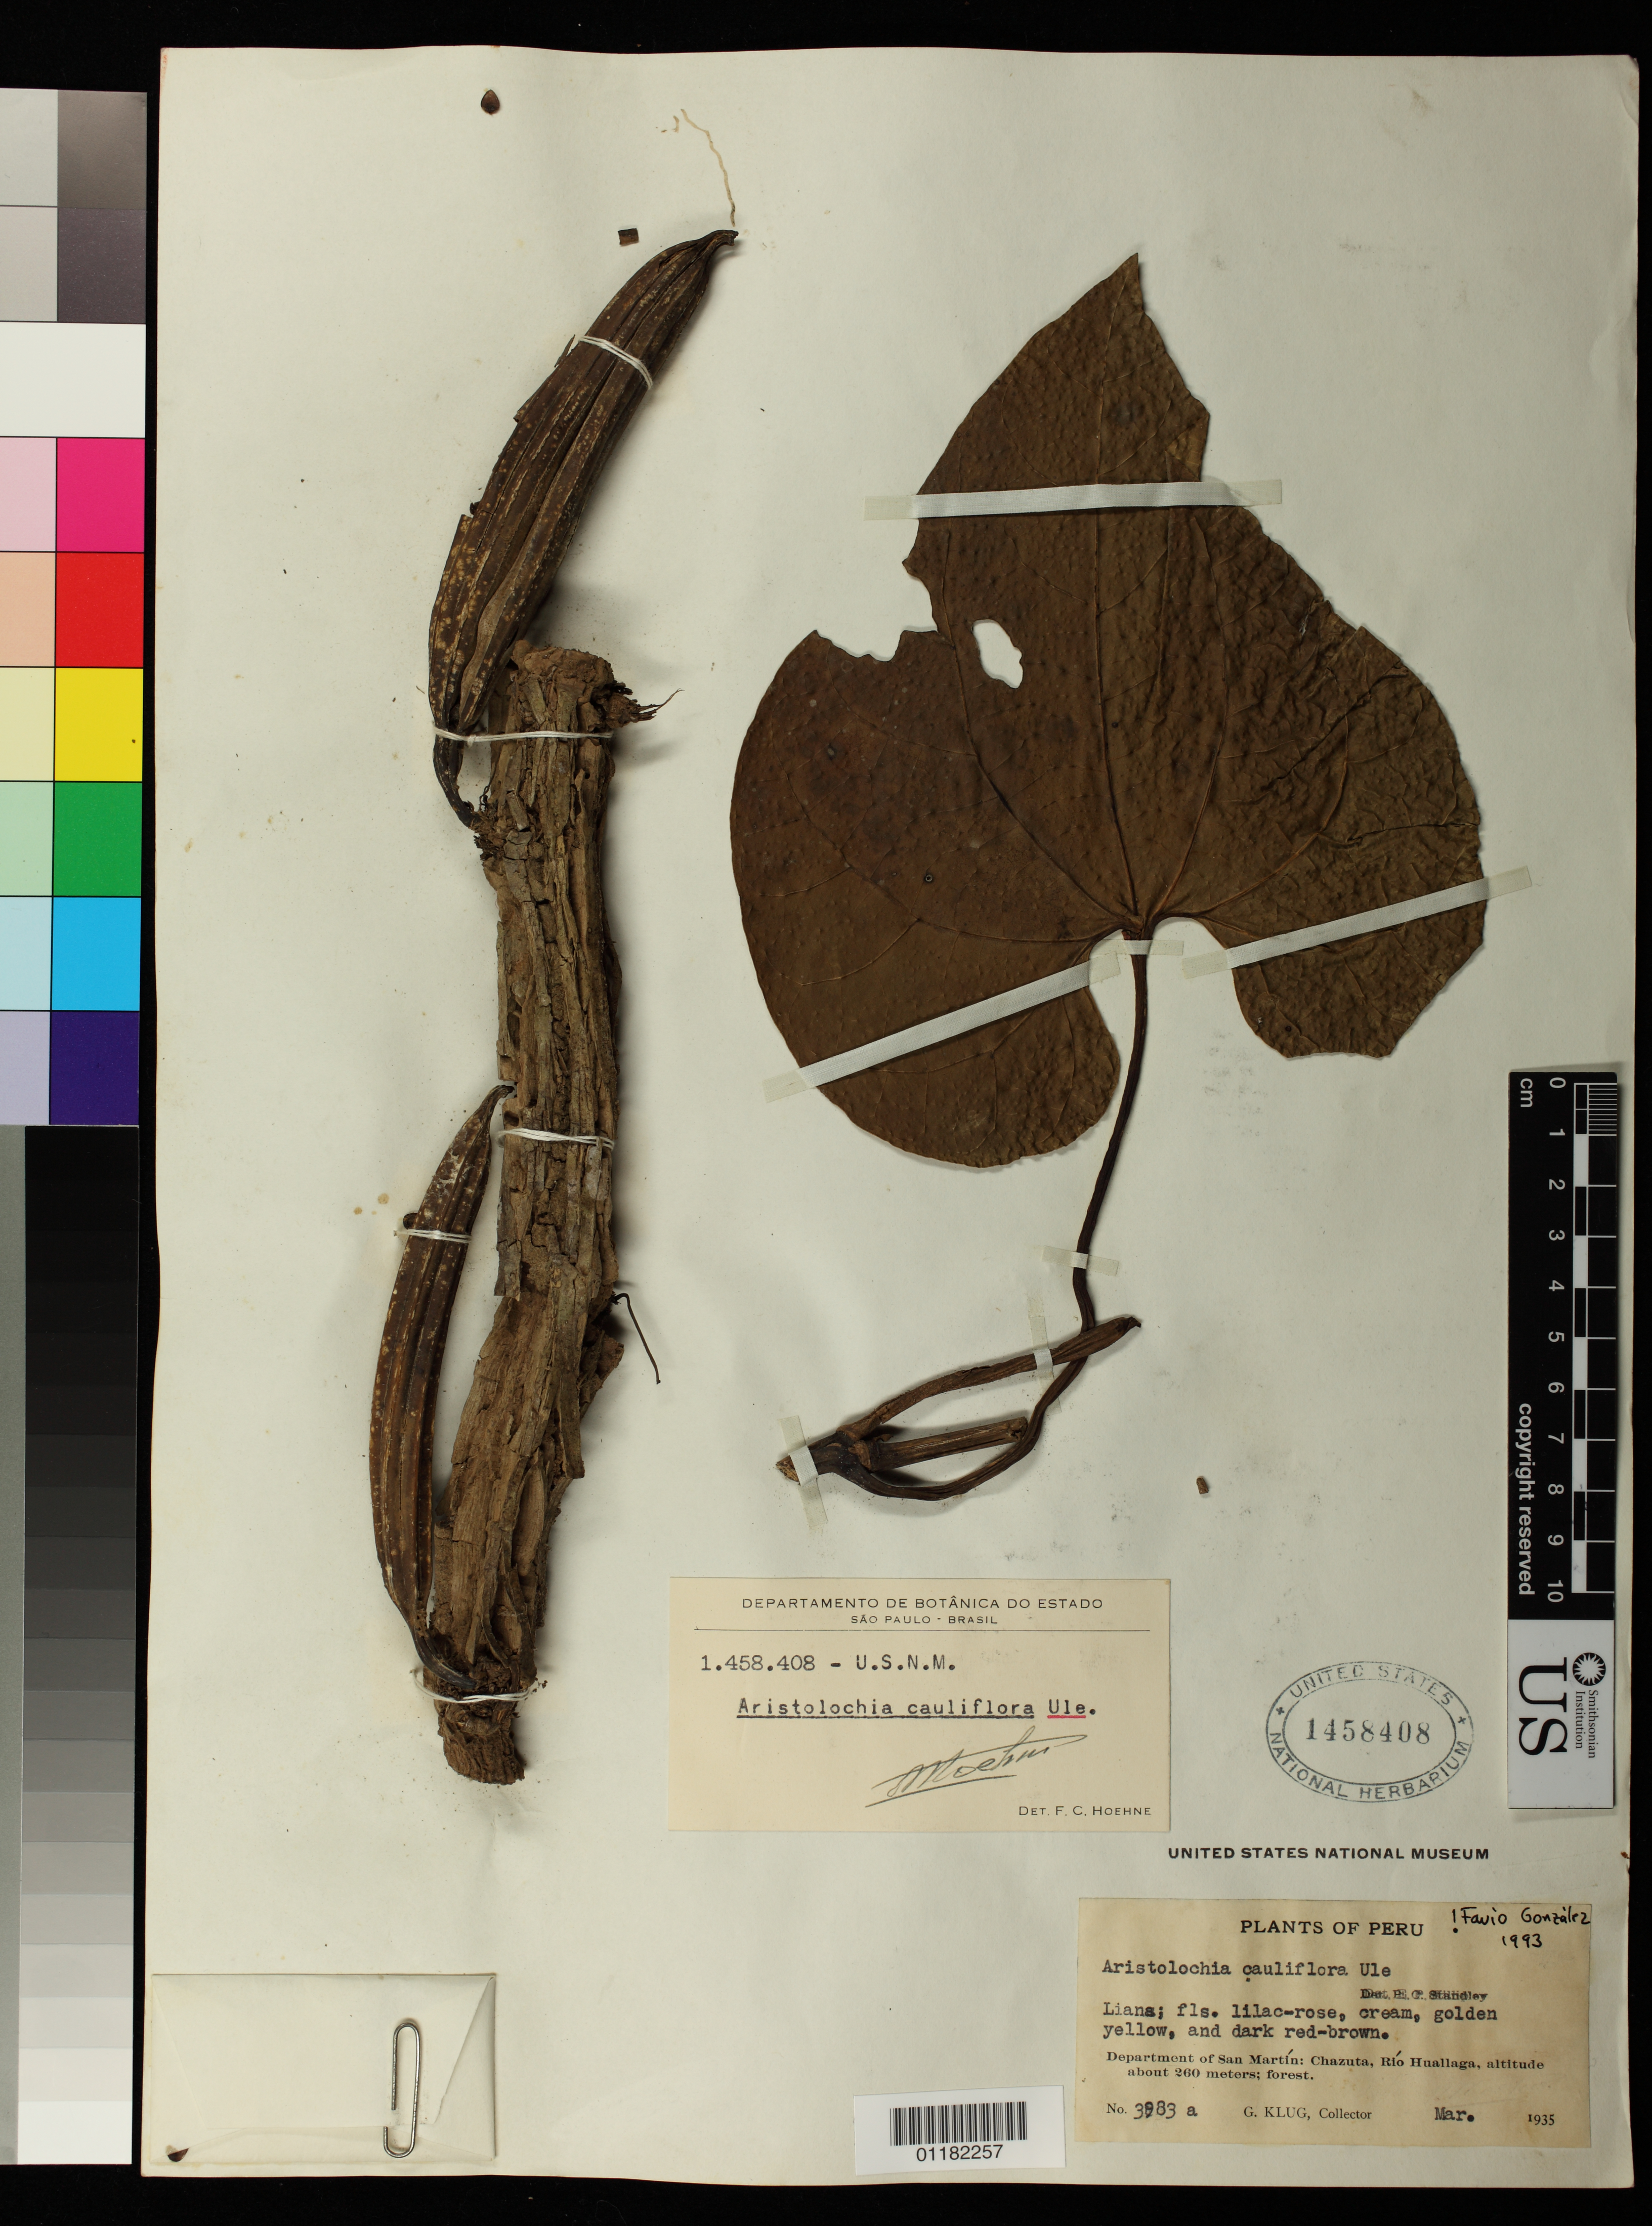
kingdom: Plantae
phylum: Tracheophyta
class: Magnoliopsida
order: Piperales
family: Aristolochiaceae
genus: Aristolochia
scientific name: Aristolochia cauliflora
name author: Ule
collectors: G. Klug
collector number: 3983a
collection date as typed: Mar 1935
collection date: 1935-03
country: Peru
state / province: San Martín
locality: Chazuta, Rio Huallaga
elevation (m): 260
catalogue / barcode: US 1458408